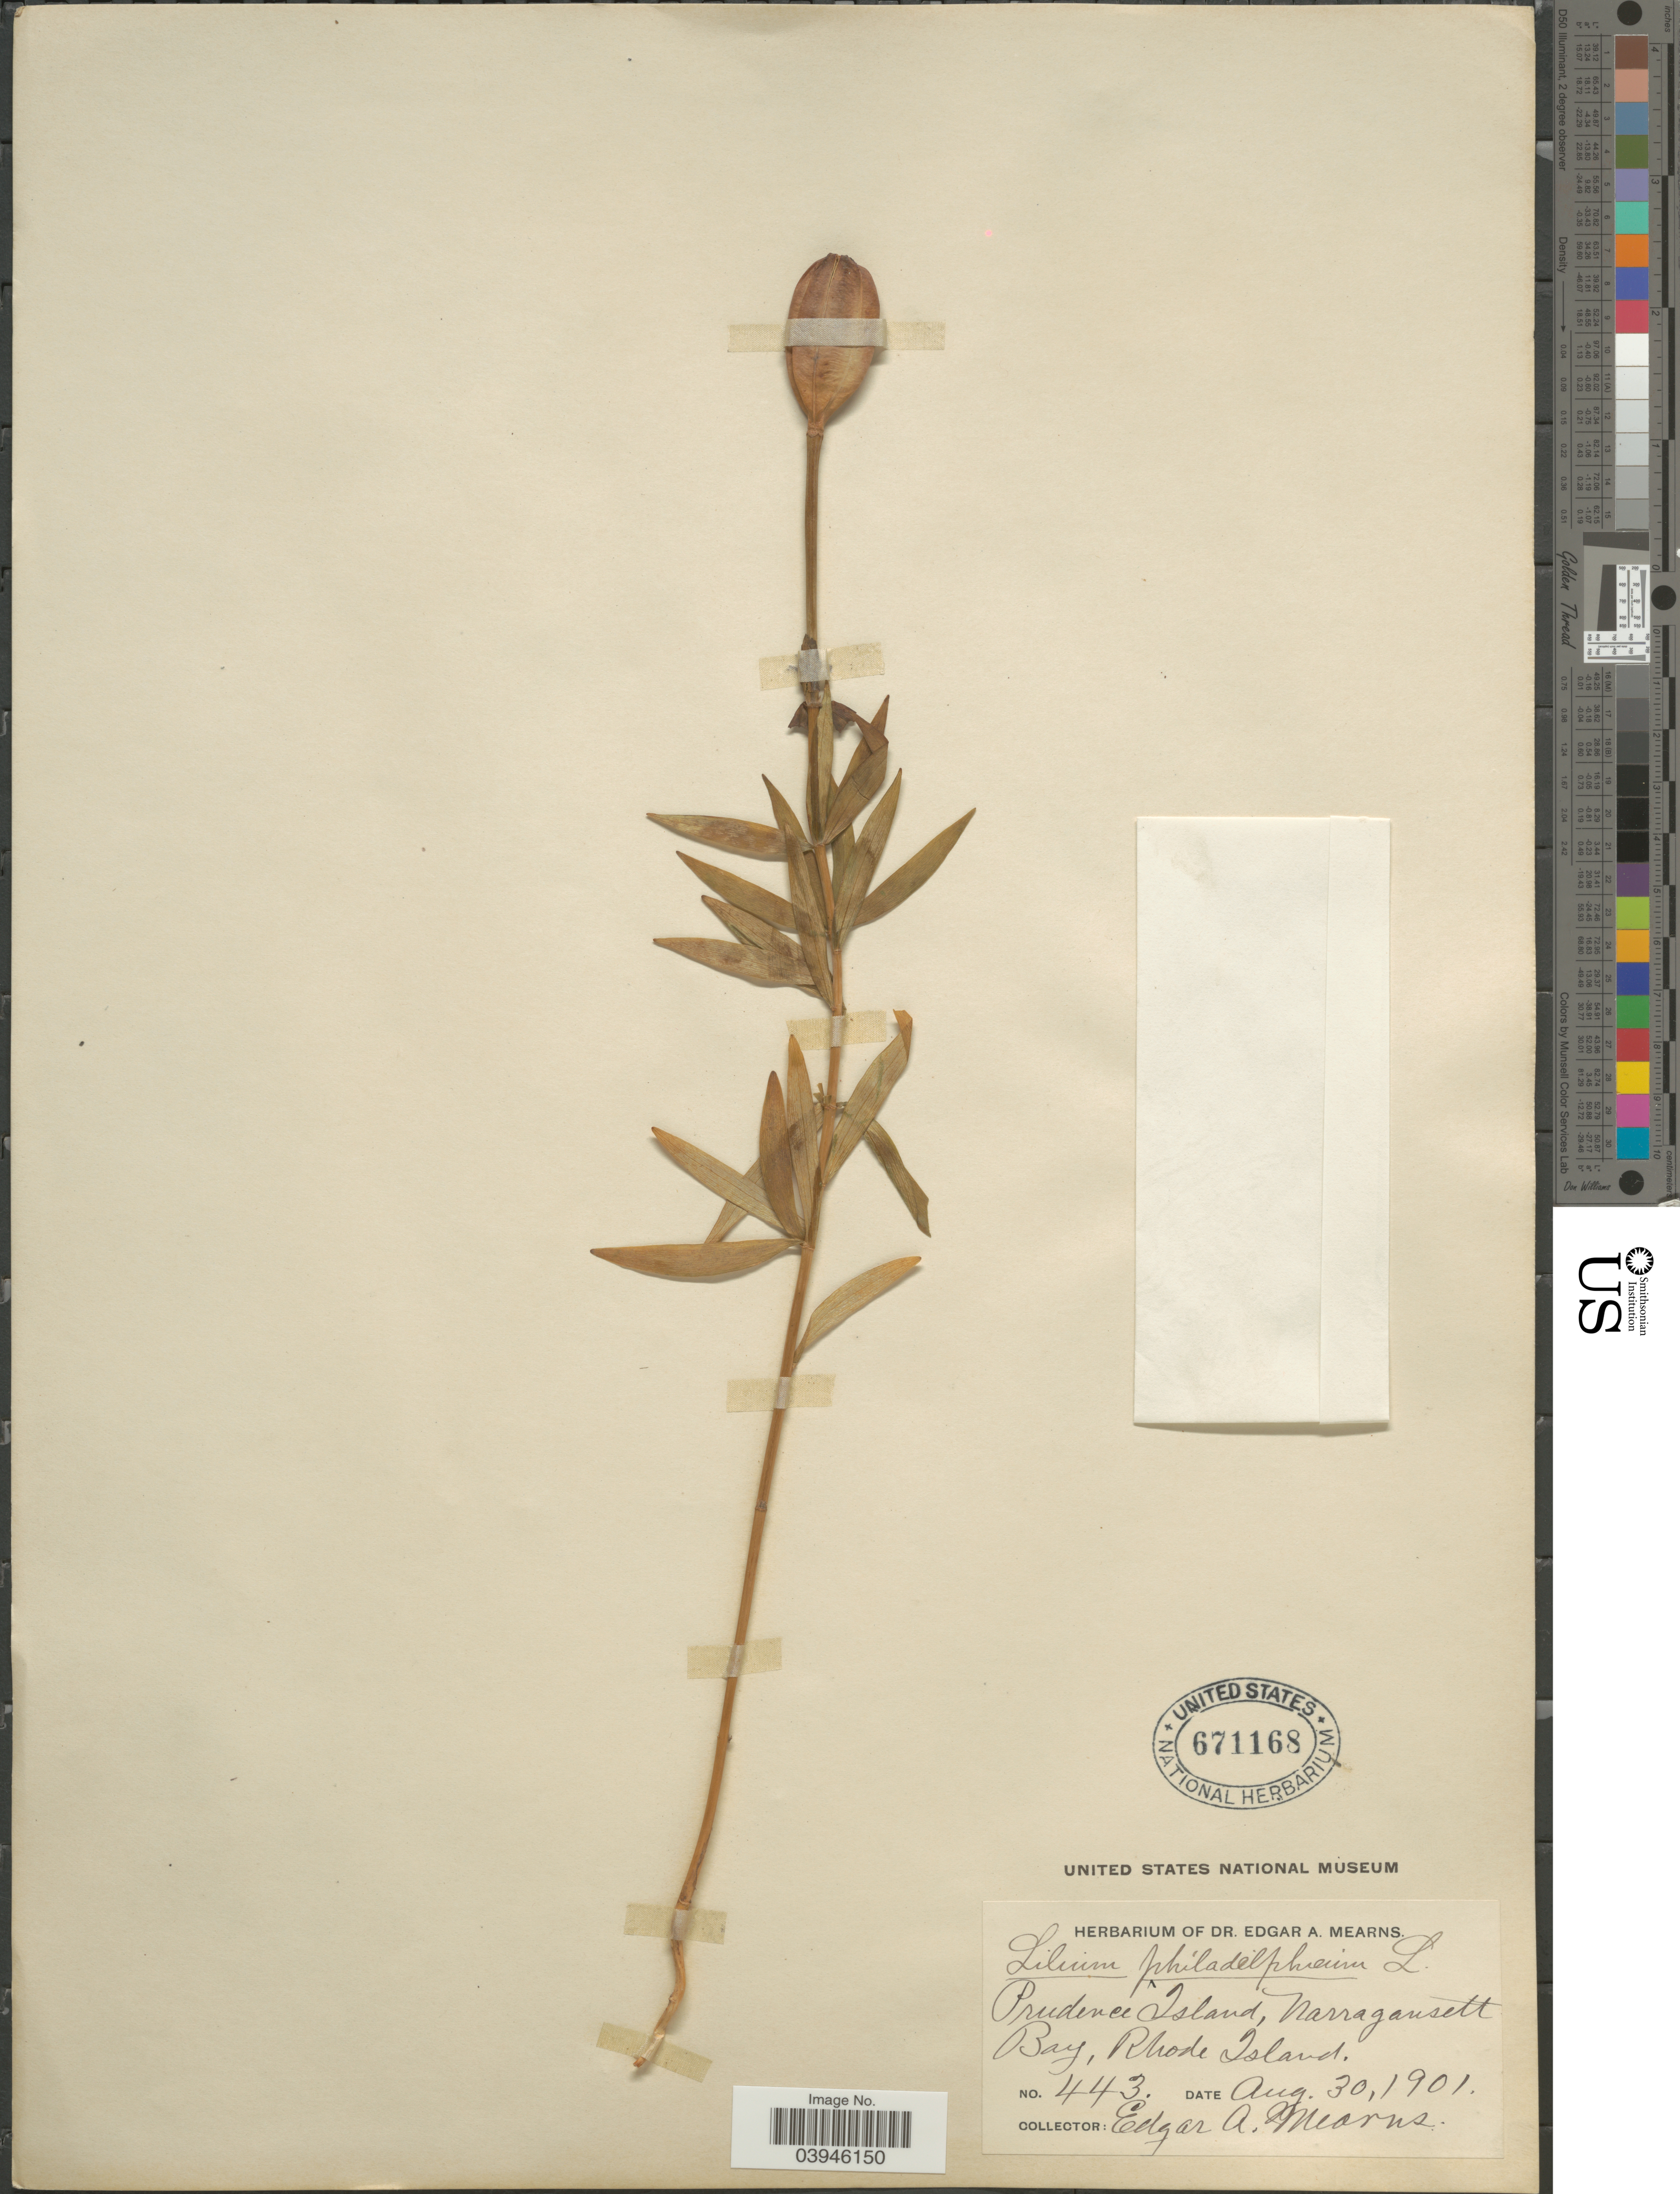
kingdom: Plantae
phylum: Tracheophyta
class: Liliopsida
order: Liliales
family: Liliaceae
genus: Lilium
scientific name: Lilium philadelphicum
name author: L.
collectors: E. A. Mearns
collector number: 443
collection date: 1901-08-30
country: United States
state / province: Rhode Island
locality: Prudence Island, Narragansett Bay.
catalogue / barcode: US 671168